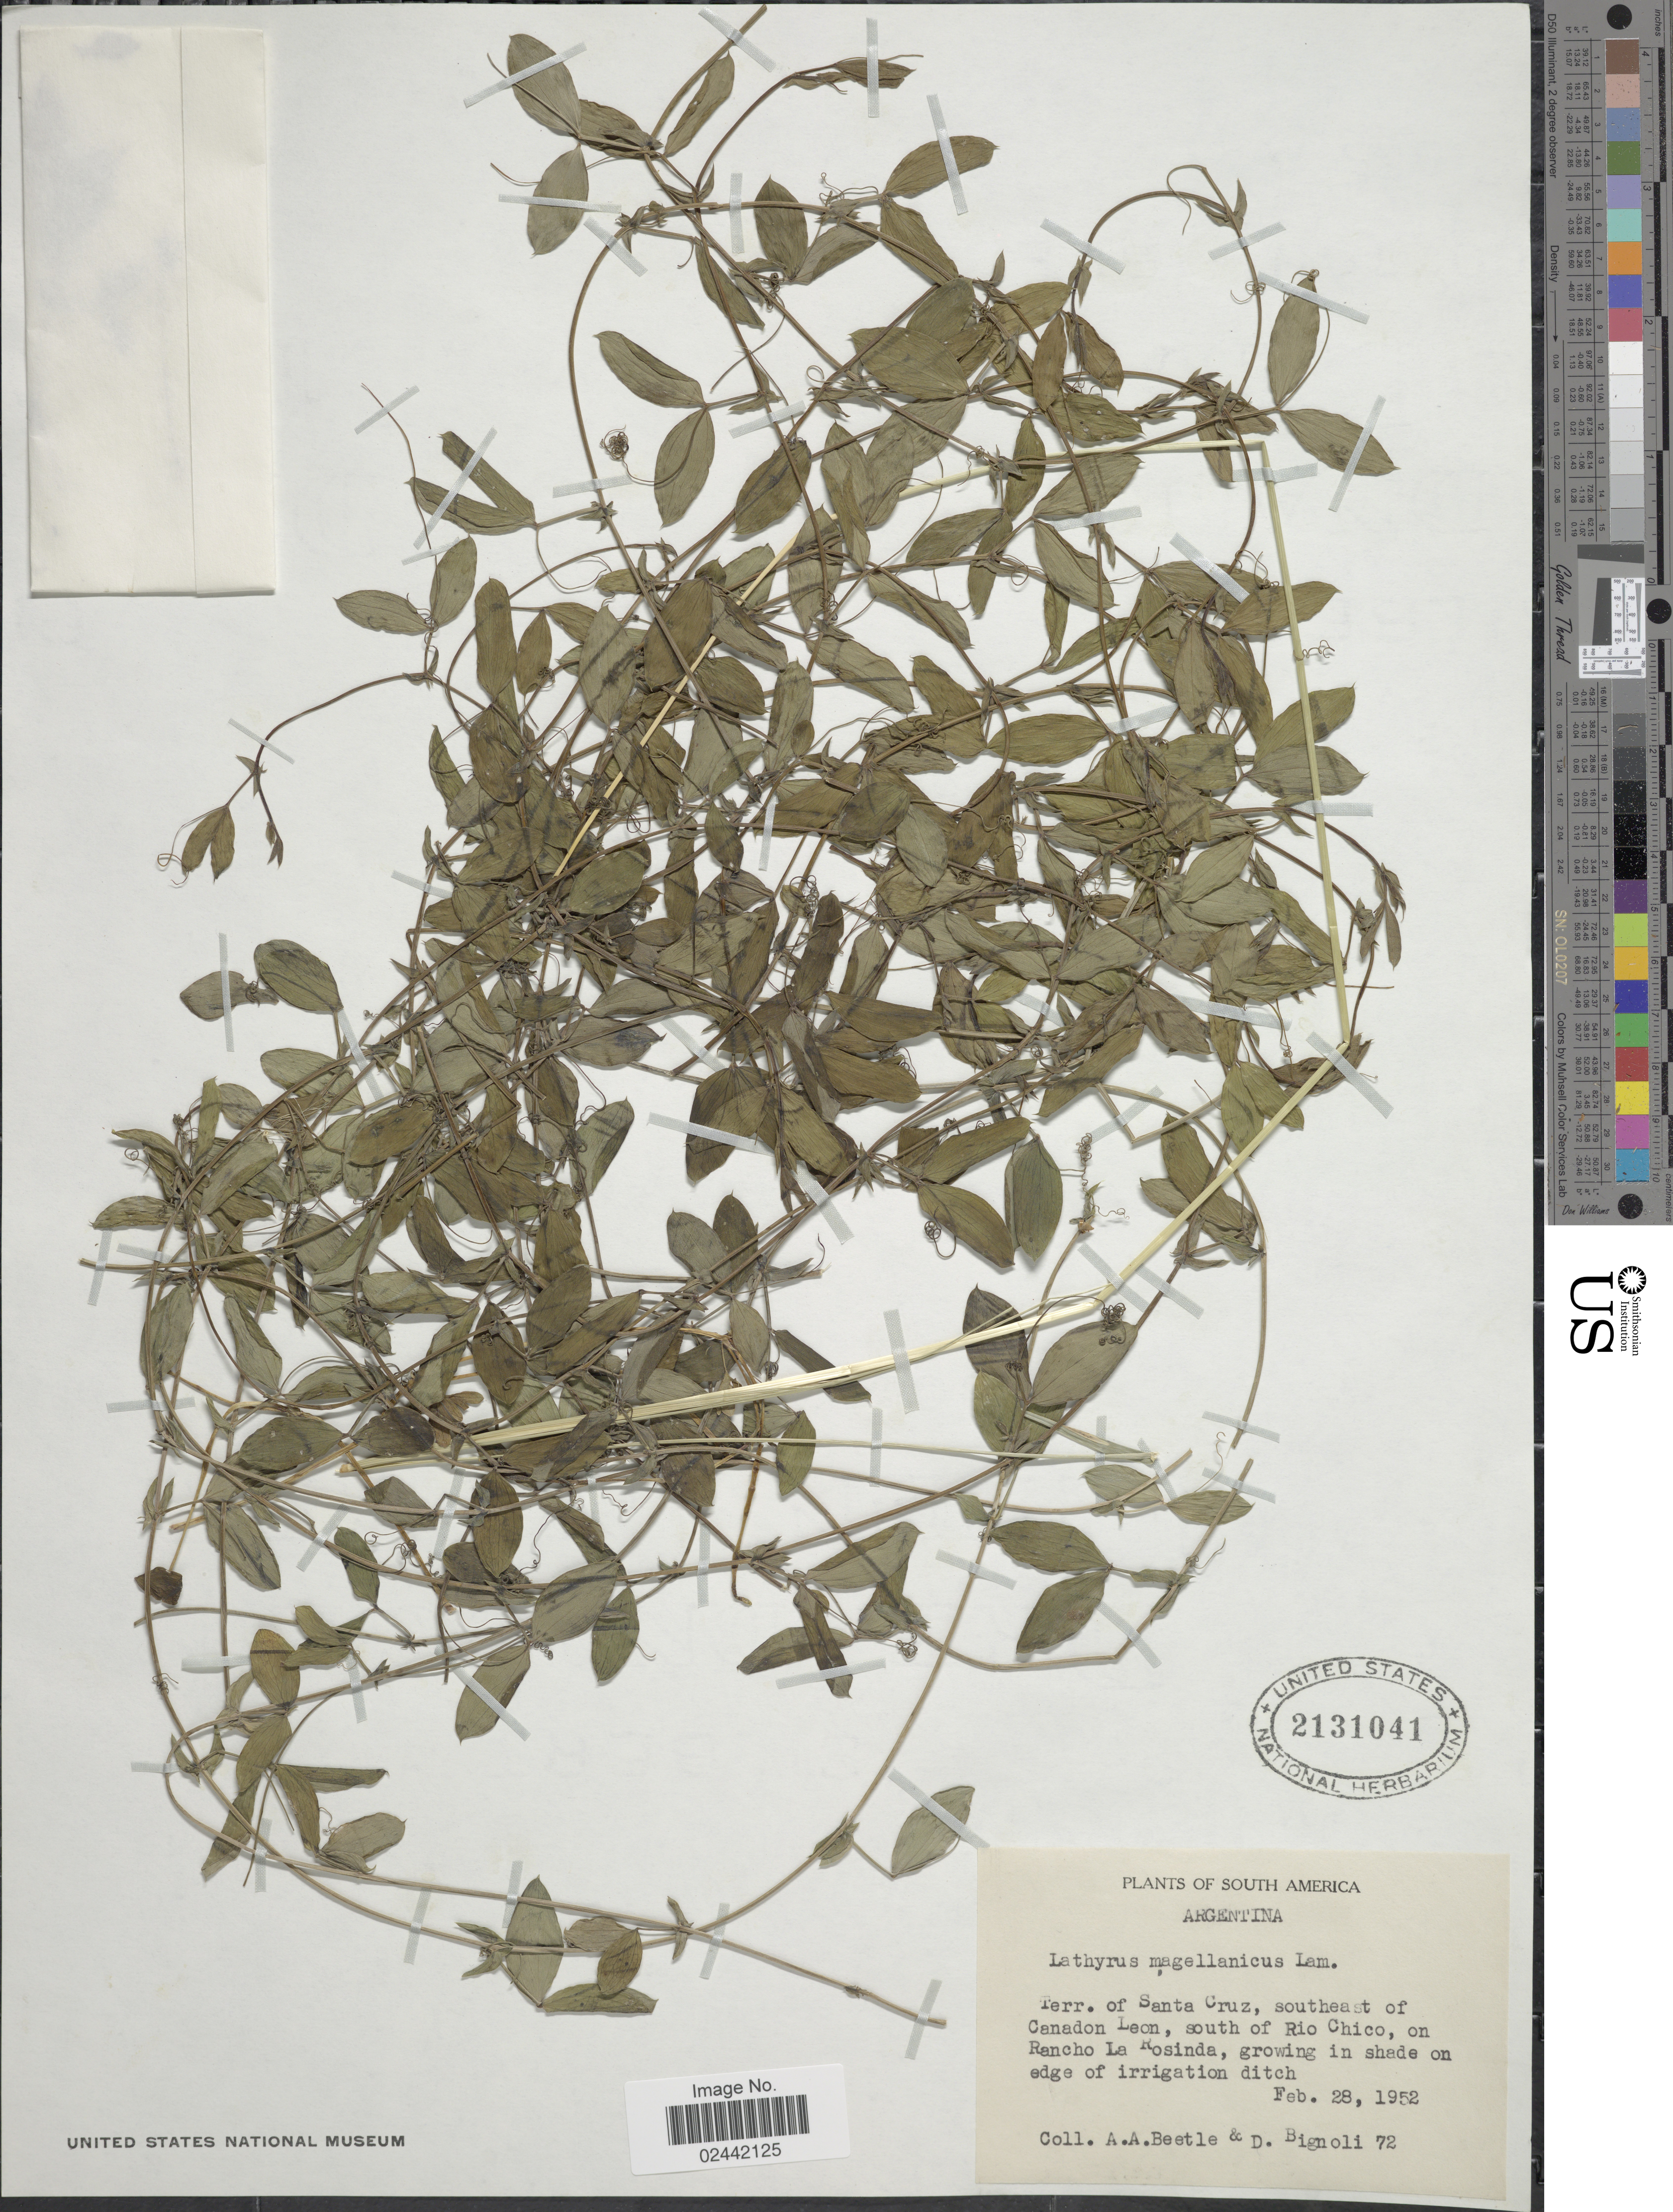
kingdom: Plantae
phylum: Tracheophyta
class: Magnoliopsida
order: Fabales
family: Fabaceae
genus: Lathyrus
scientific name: Lathyrus magellanicus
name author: Lam.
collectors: A. A. Beetle & D. Bignoli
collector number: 72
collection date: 1952-02-28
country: Argentina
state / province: Santa Cruz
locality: Southeast of Canadon Leon, south of Rio Chico, on Rancho La Rosinda, growing in shade on edge of irrigation ditch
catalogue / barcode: US 2131041